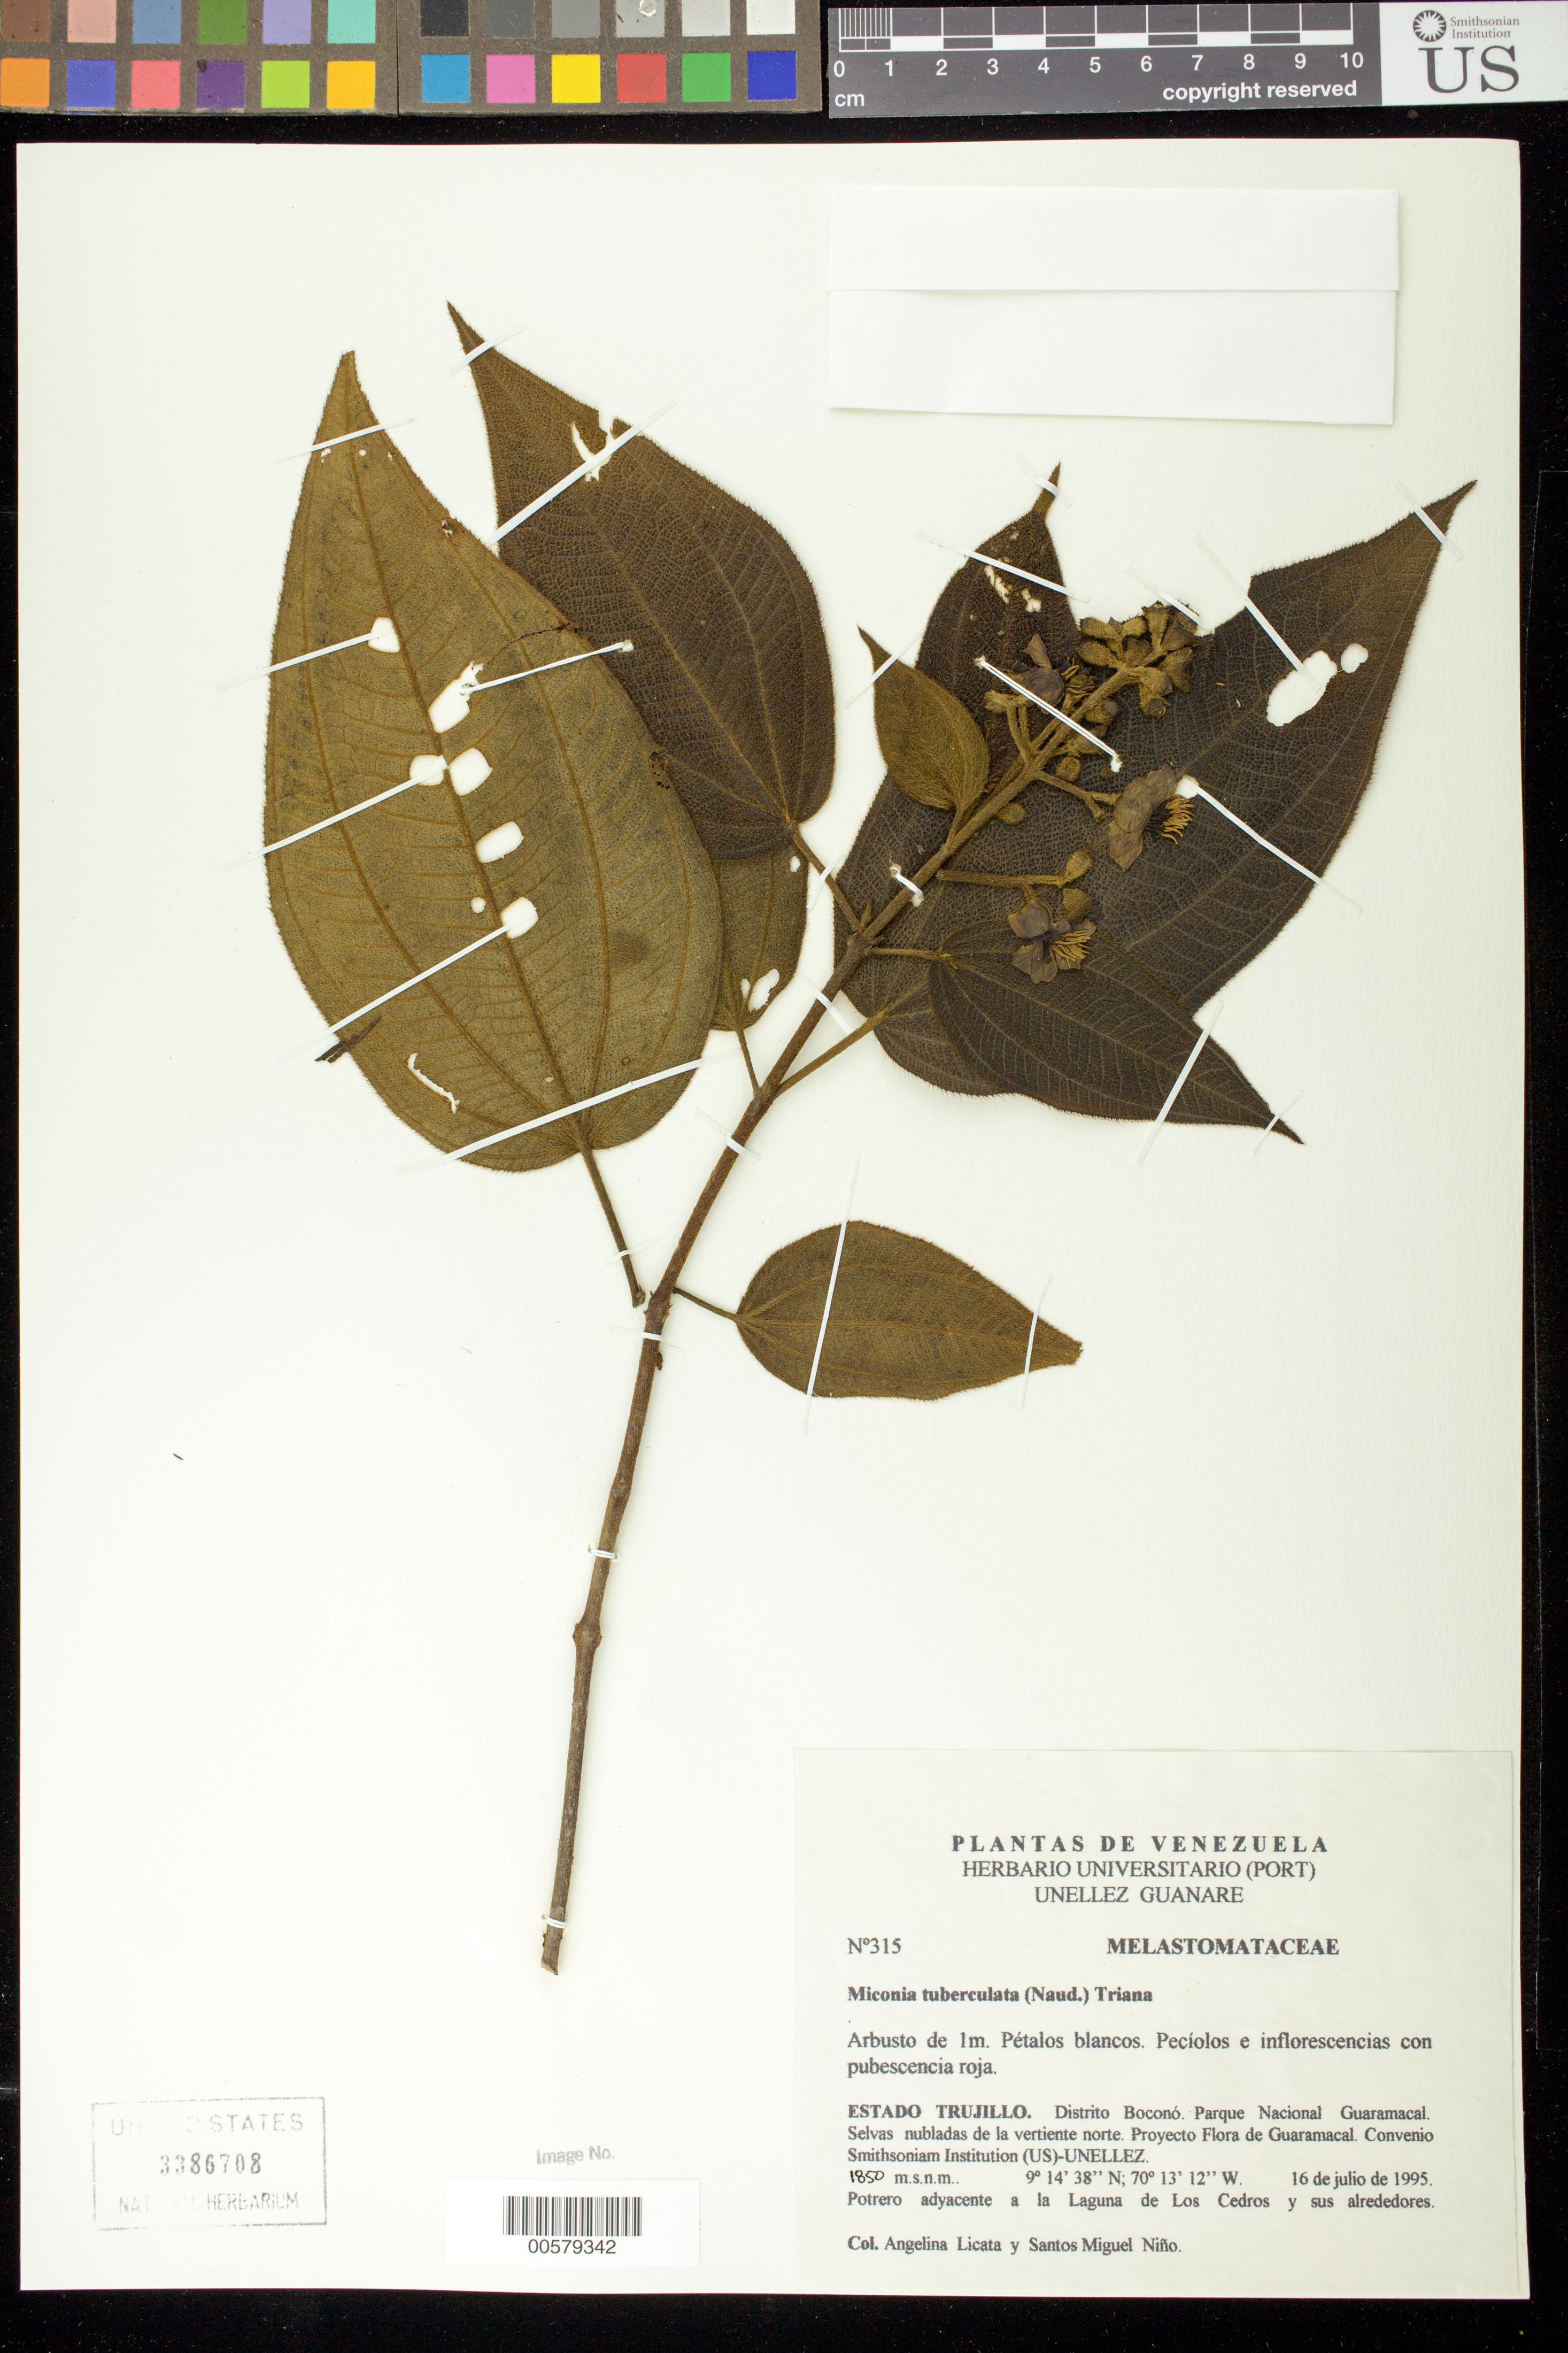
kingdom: Plantae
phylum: Tracheophyta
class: Magnoliopsida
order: Myrtales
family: Melastomataceae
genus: Miconia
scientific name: Miconia tuberculata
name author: (Naudin) Triana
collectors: A. Licata & S. M. Niño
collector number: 315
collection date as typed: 16 Jul 1995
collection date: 1995-07-16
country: Venezuela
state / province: Trujillo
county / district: Boconó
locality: Parque Nacional Guaramacal, vertiente N, potrero adyacente a la Laguna de Los Cedros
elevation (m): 1850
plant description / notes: MO, NY, PORT, US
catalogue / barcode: US 3386708